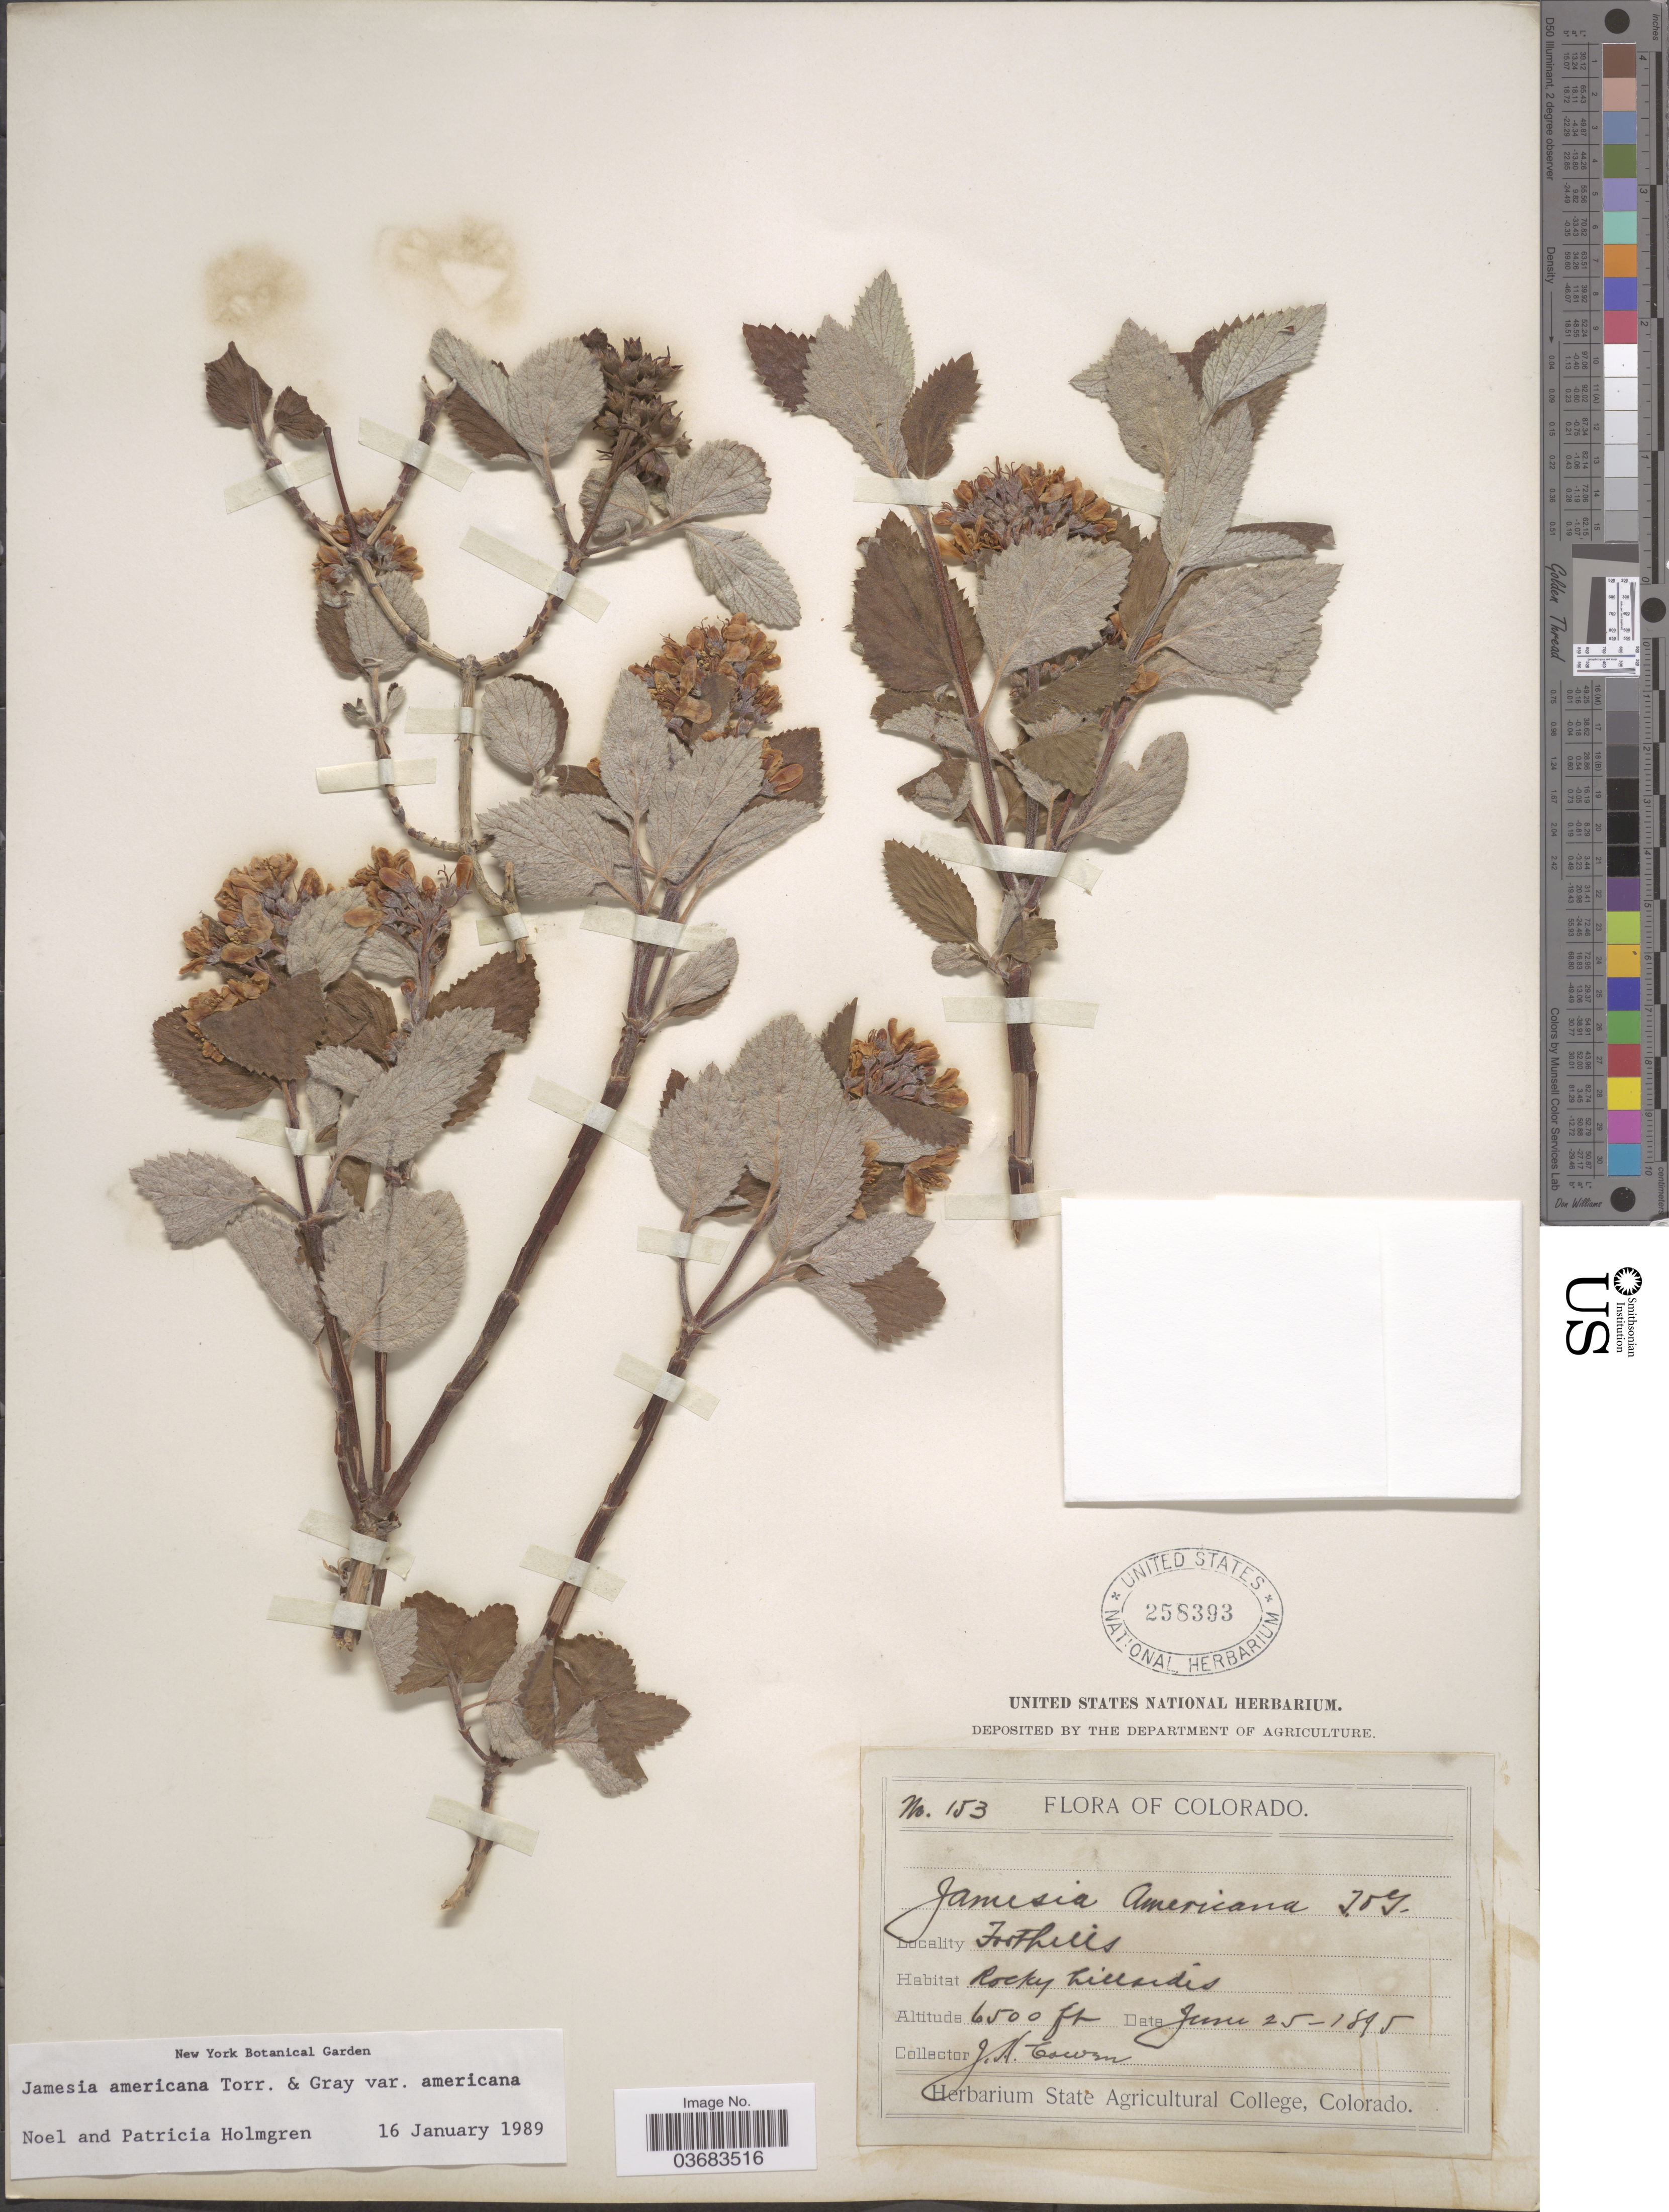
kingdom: Plantae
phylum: Tracheophyta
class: Magnoliopsida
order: Cornales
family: Hydrangeaceae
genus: Edwinia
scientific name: Edwinia americana var. americana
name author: (Torr. & A. Gray) A. Heller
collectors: J. H. Cowen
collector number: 153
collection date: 1895-06-25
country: United States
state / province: Colorado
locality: Foothills.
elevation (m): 1981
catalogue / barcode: US 258393